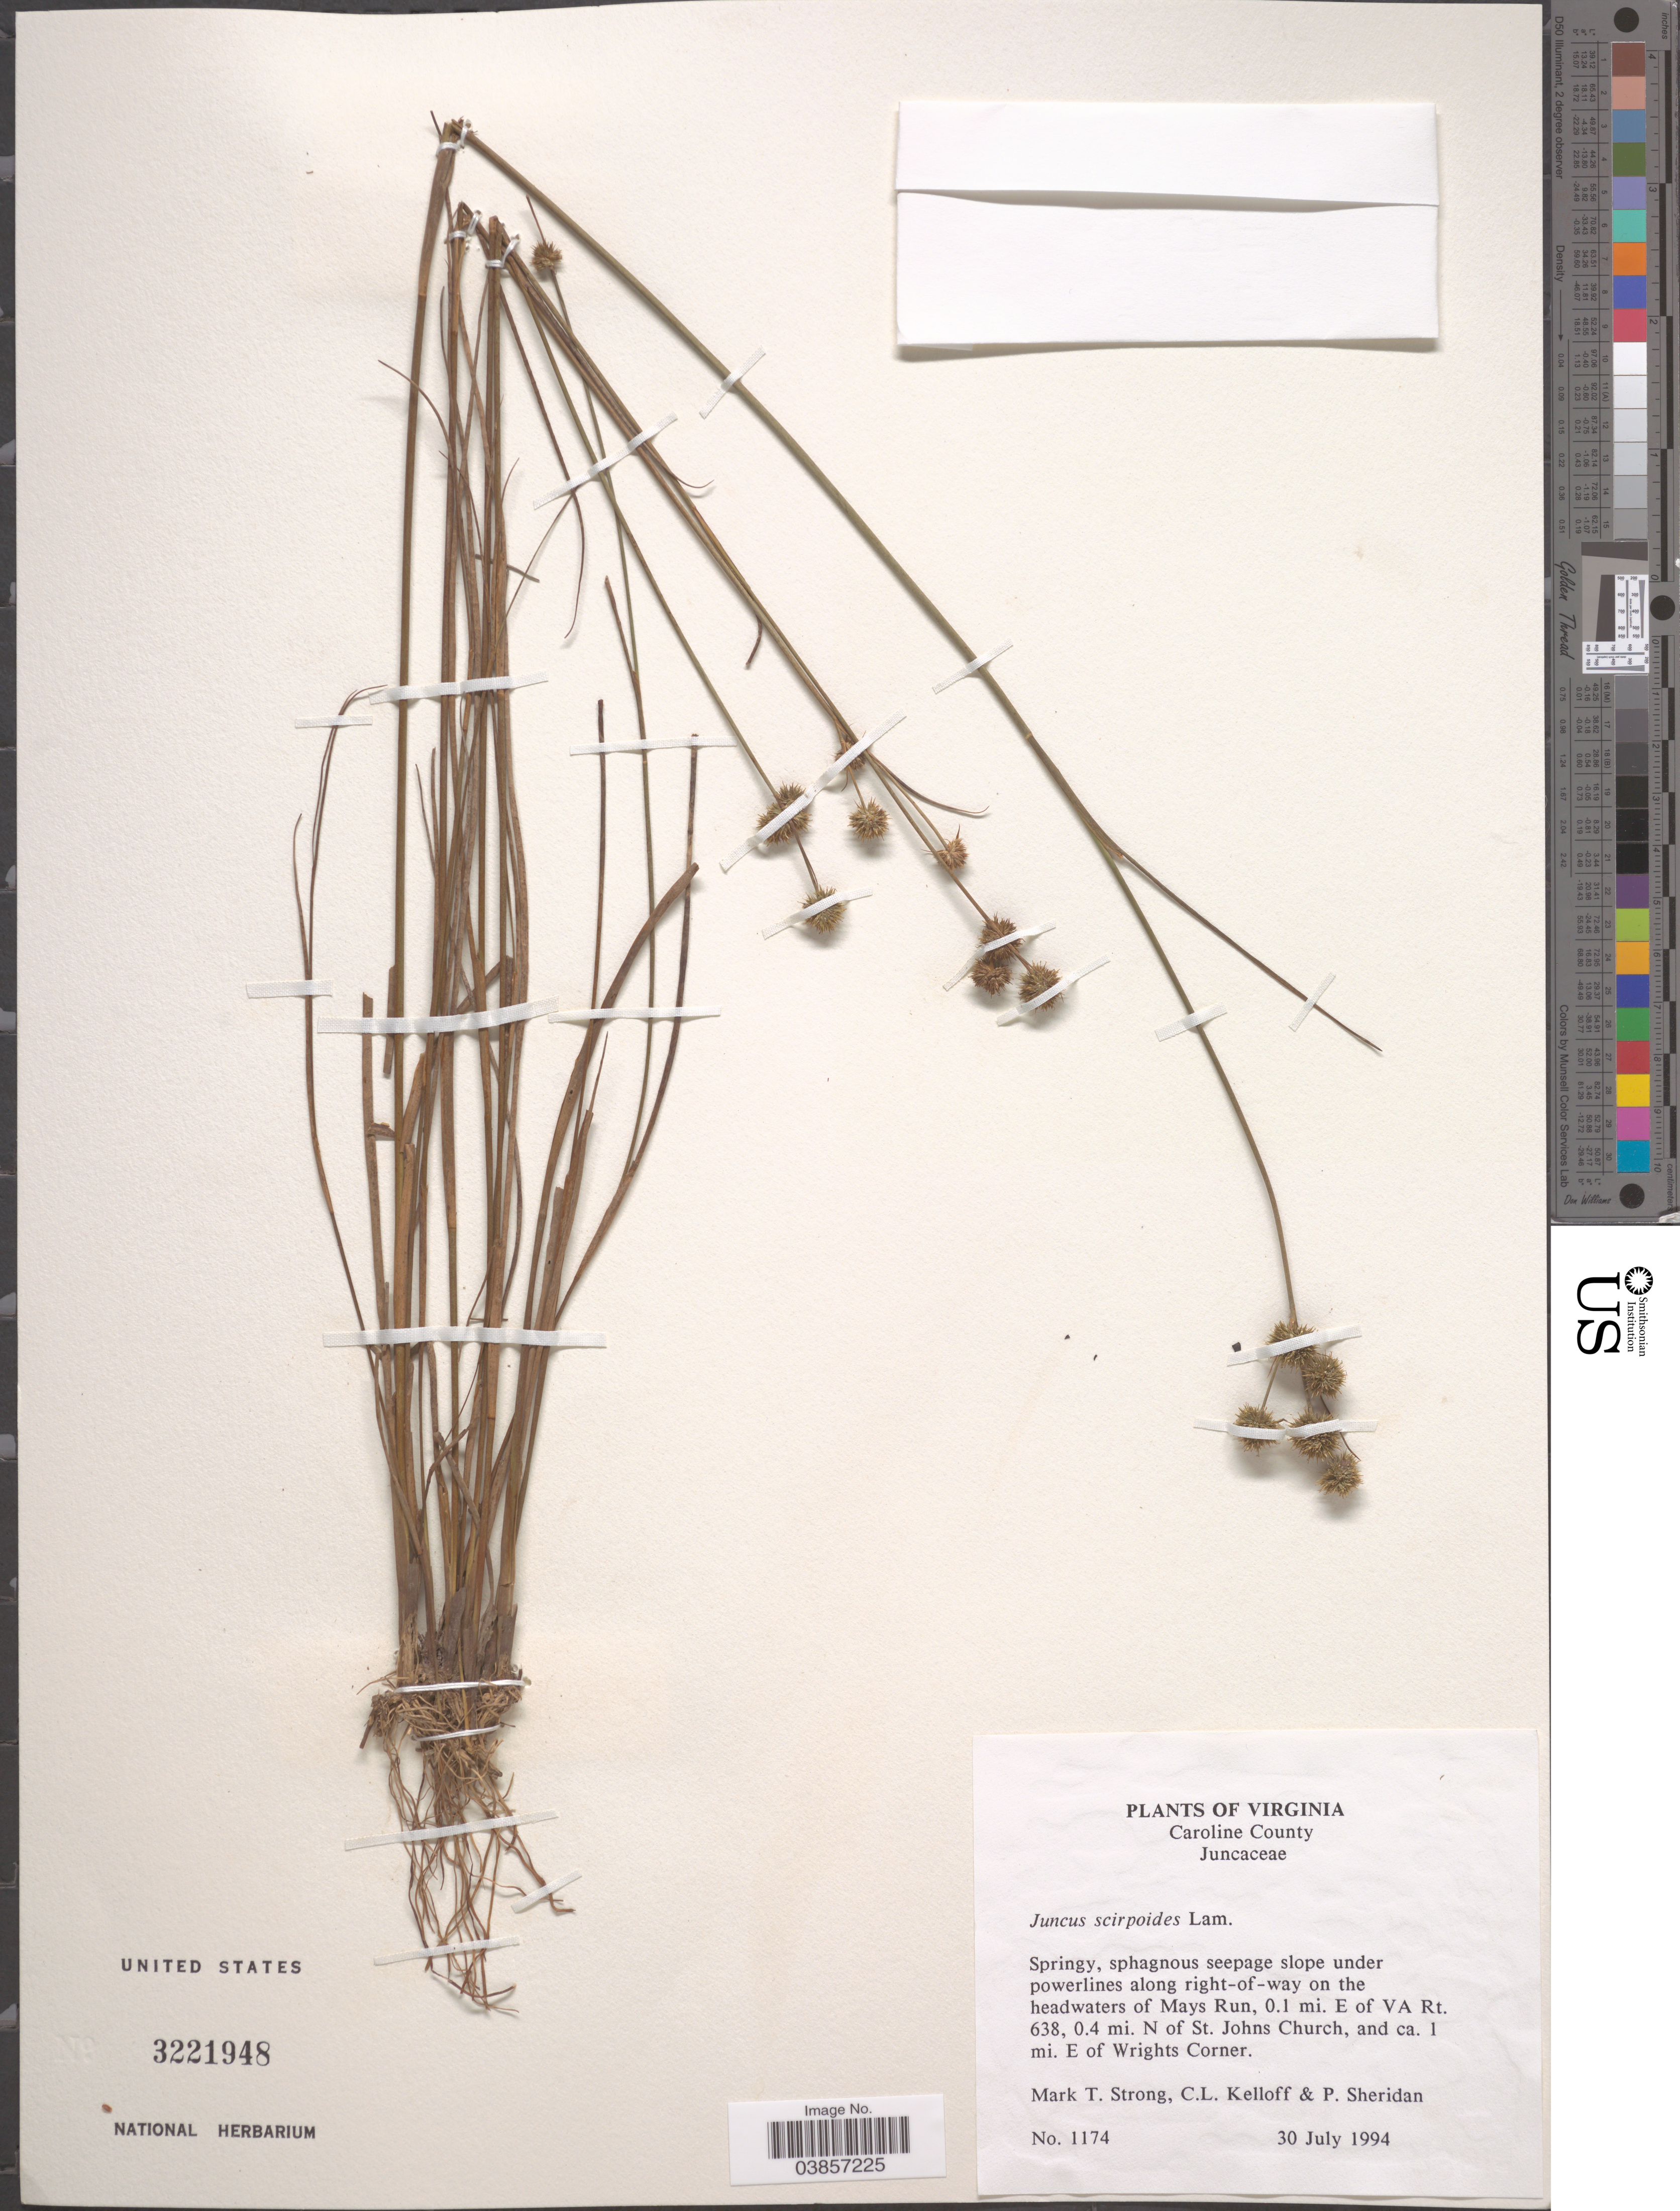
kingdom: Plantae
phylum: Tracheophyta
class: Liliopsida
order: Poales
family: Juncaceae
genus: Juncus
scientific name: Juncus scirpoides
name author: Lam.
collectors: M. T. Strong, C. L. Kelloff & P. Sheridan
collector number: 1174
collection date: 1994-07-30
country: United States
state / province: Virginia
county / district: Caroline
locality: Caroline County. Under powerlines along right-of-way on the headwaters of Mays Run, 0.1 mi. E of VA Rt. 638, 0.4 mi. N of St. Johns Church, and ca. 1 mi. E of Wrights Corner.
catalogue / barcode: US 3221948